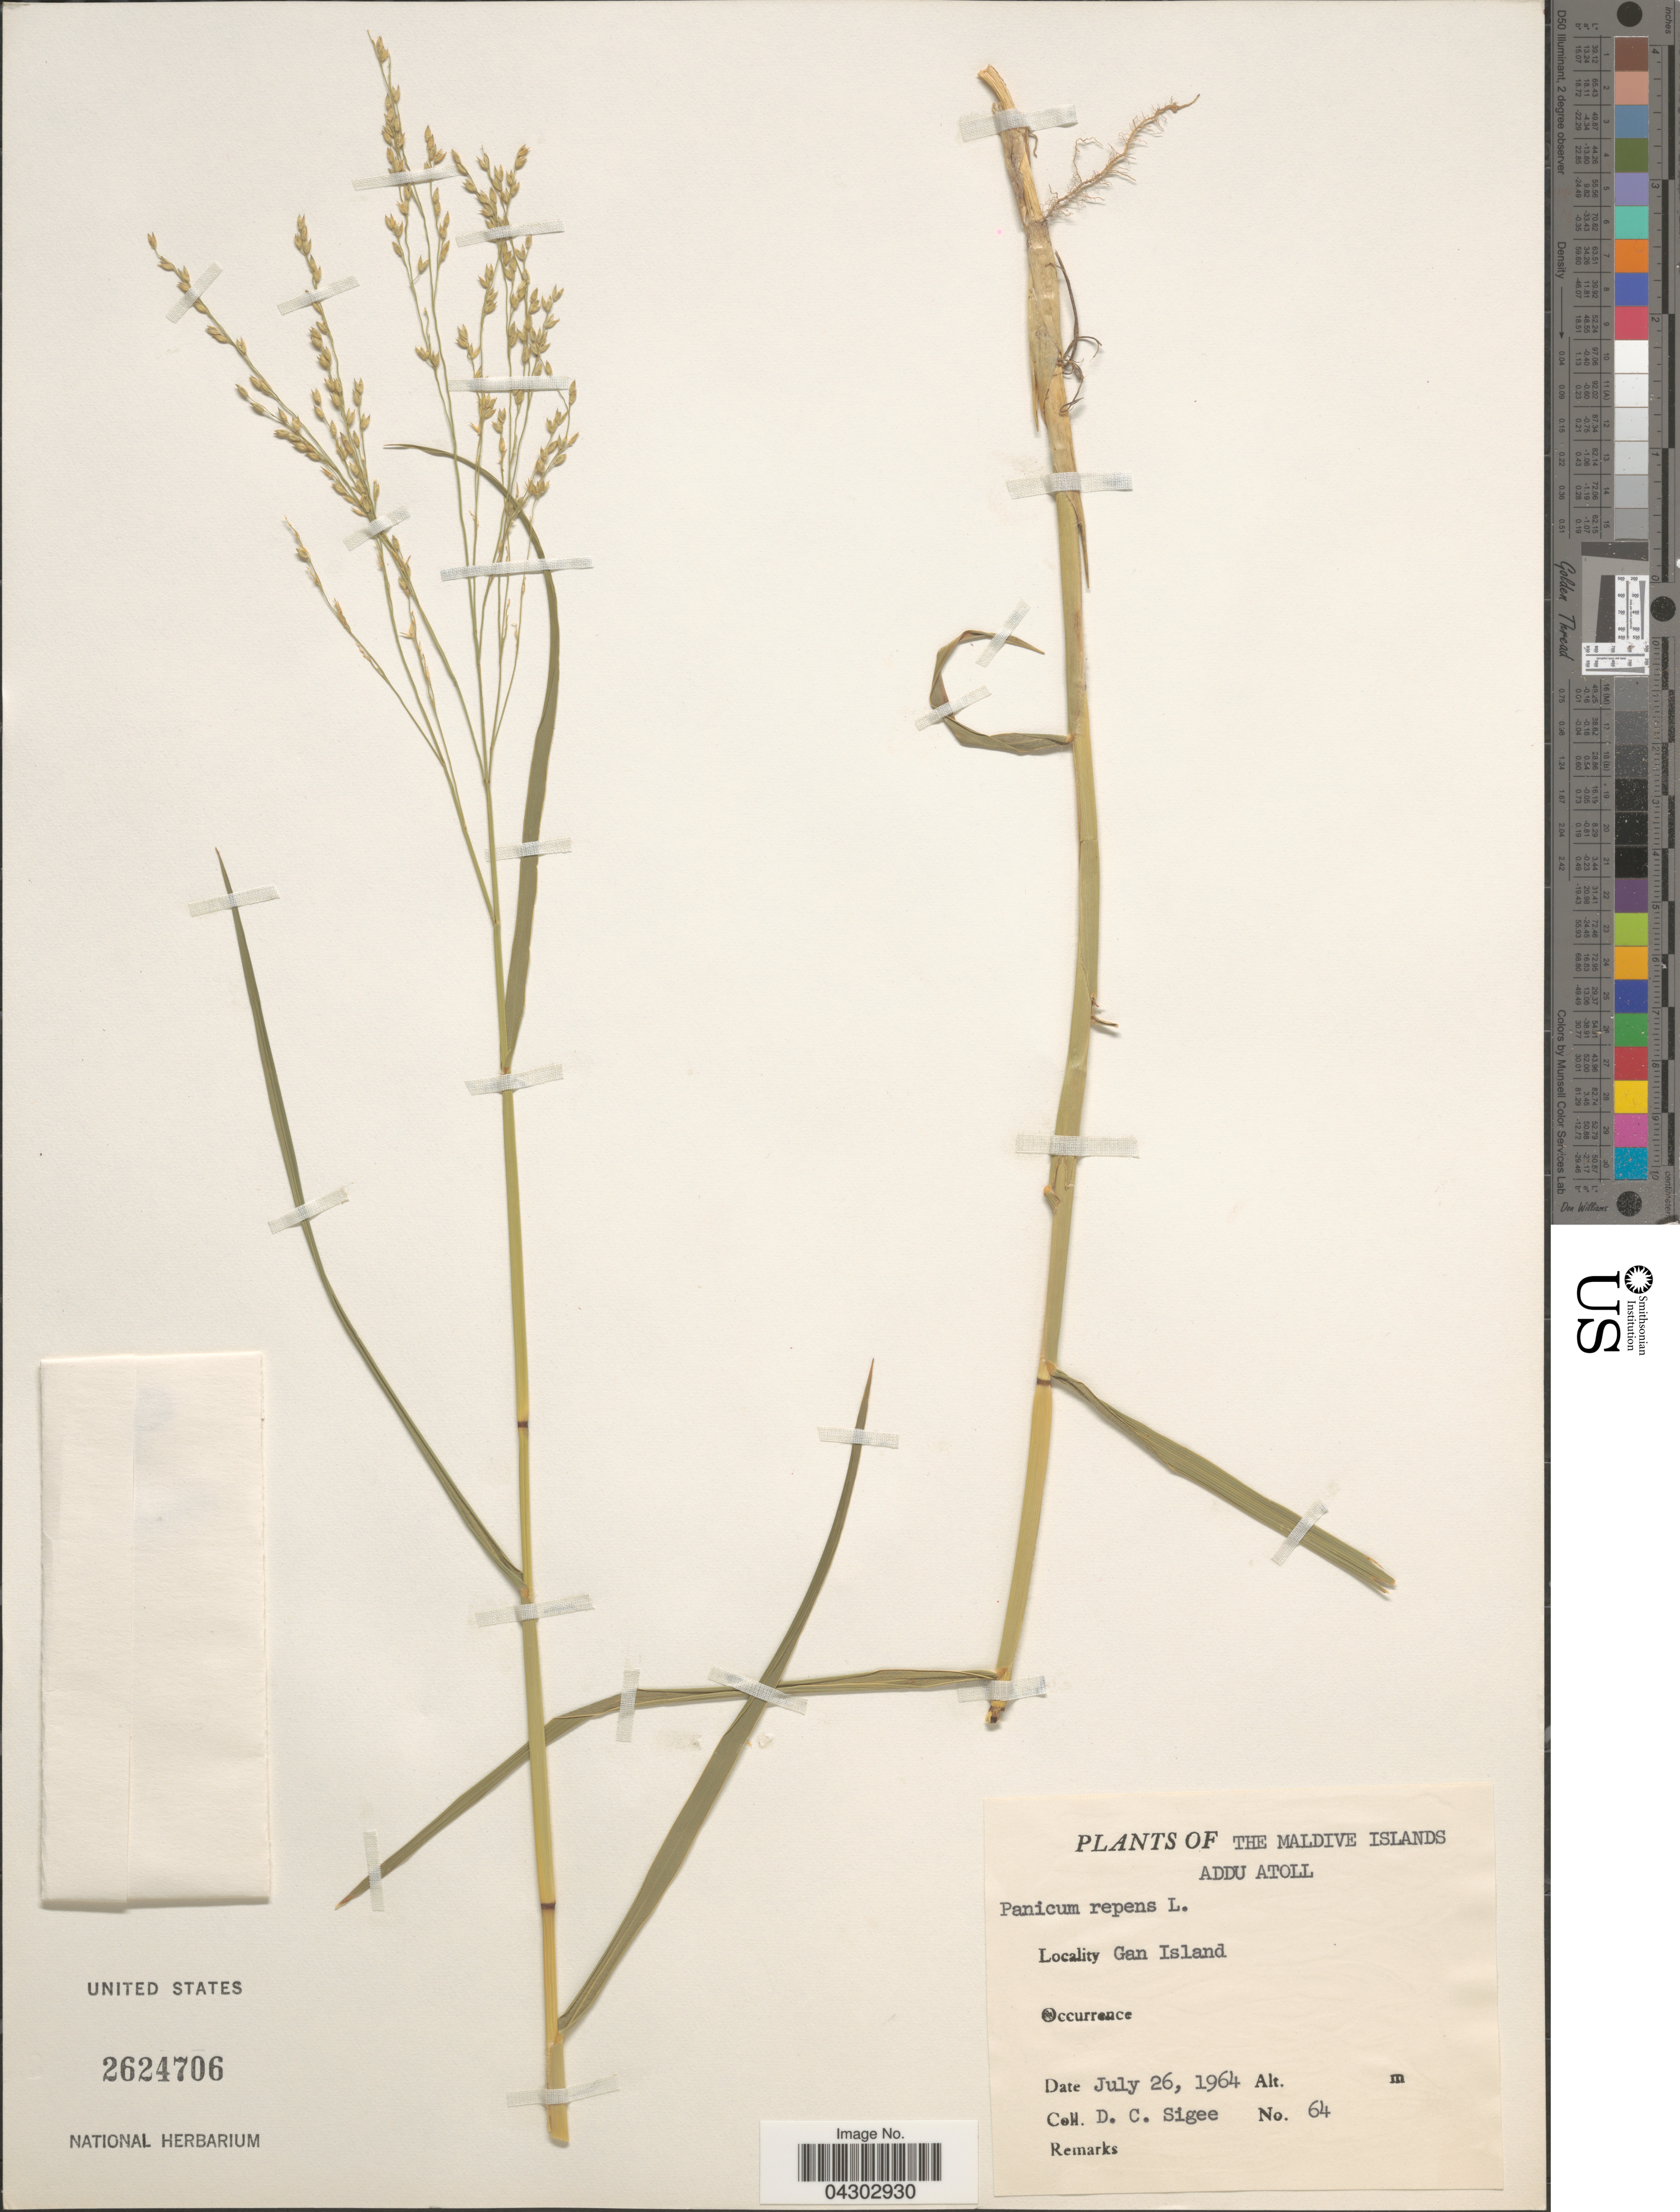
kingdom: Plantae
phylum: Tracheophyta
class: Liliopsida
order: Poales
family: Poaceae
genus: Panicum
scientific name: Panicum repens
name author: L.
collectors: D. C. Sigee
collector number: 64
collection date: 1964-07-26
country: Maldive Islands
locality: Addu Atoll. Gan Island.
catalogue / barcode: US 2624706